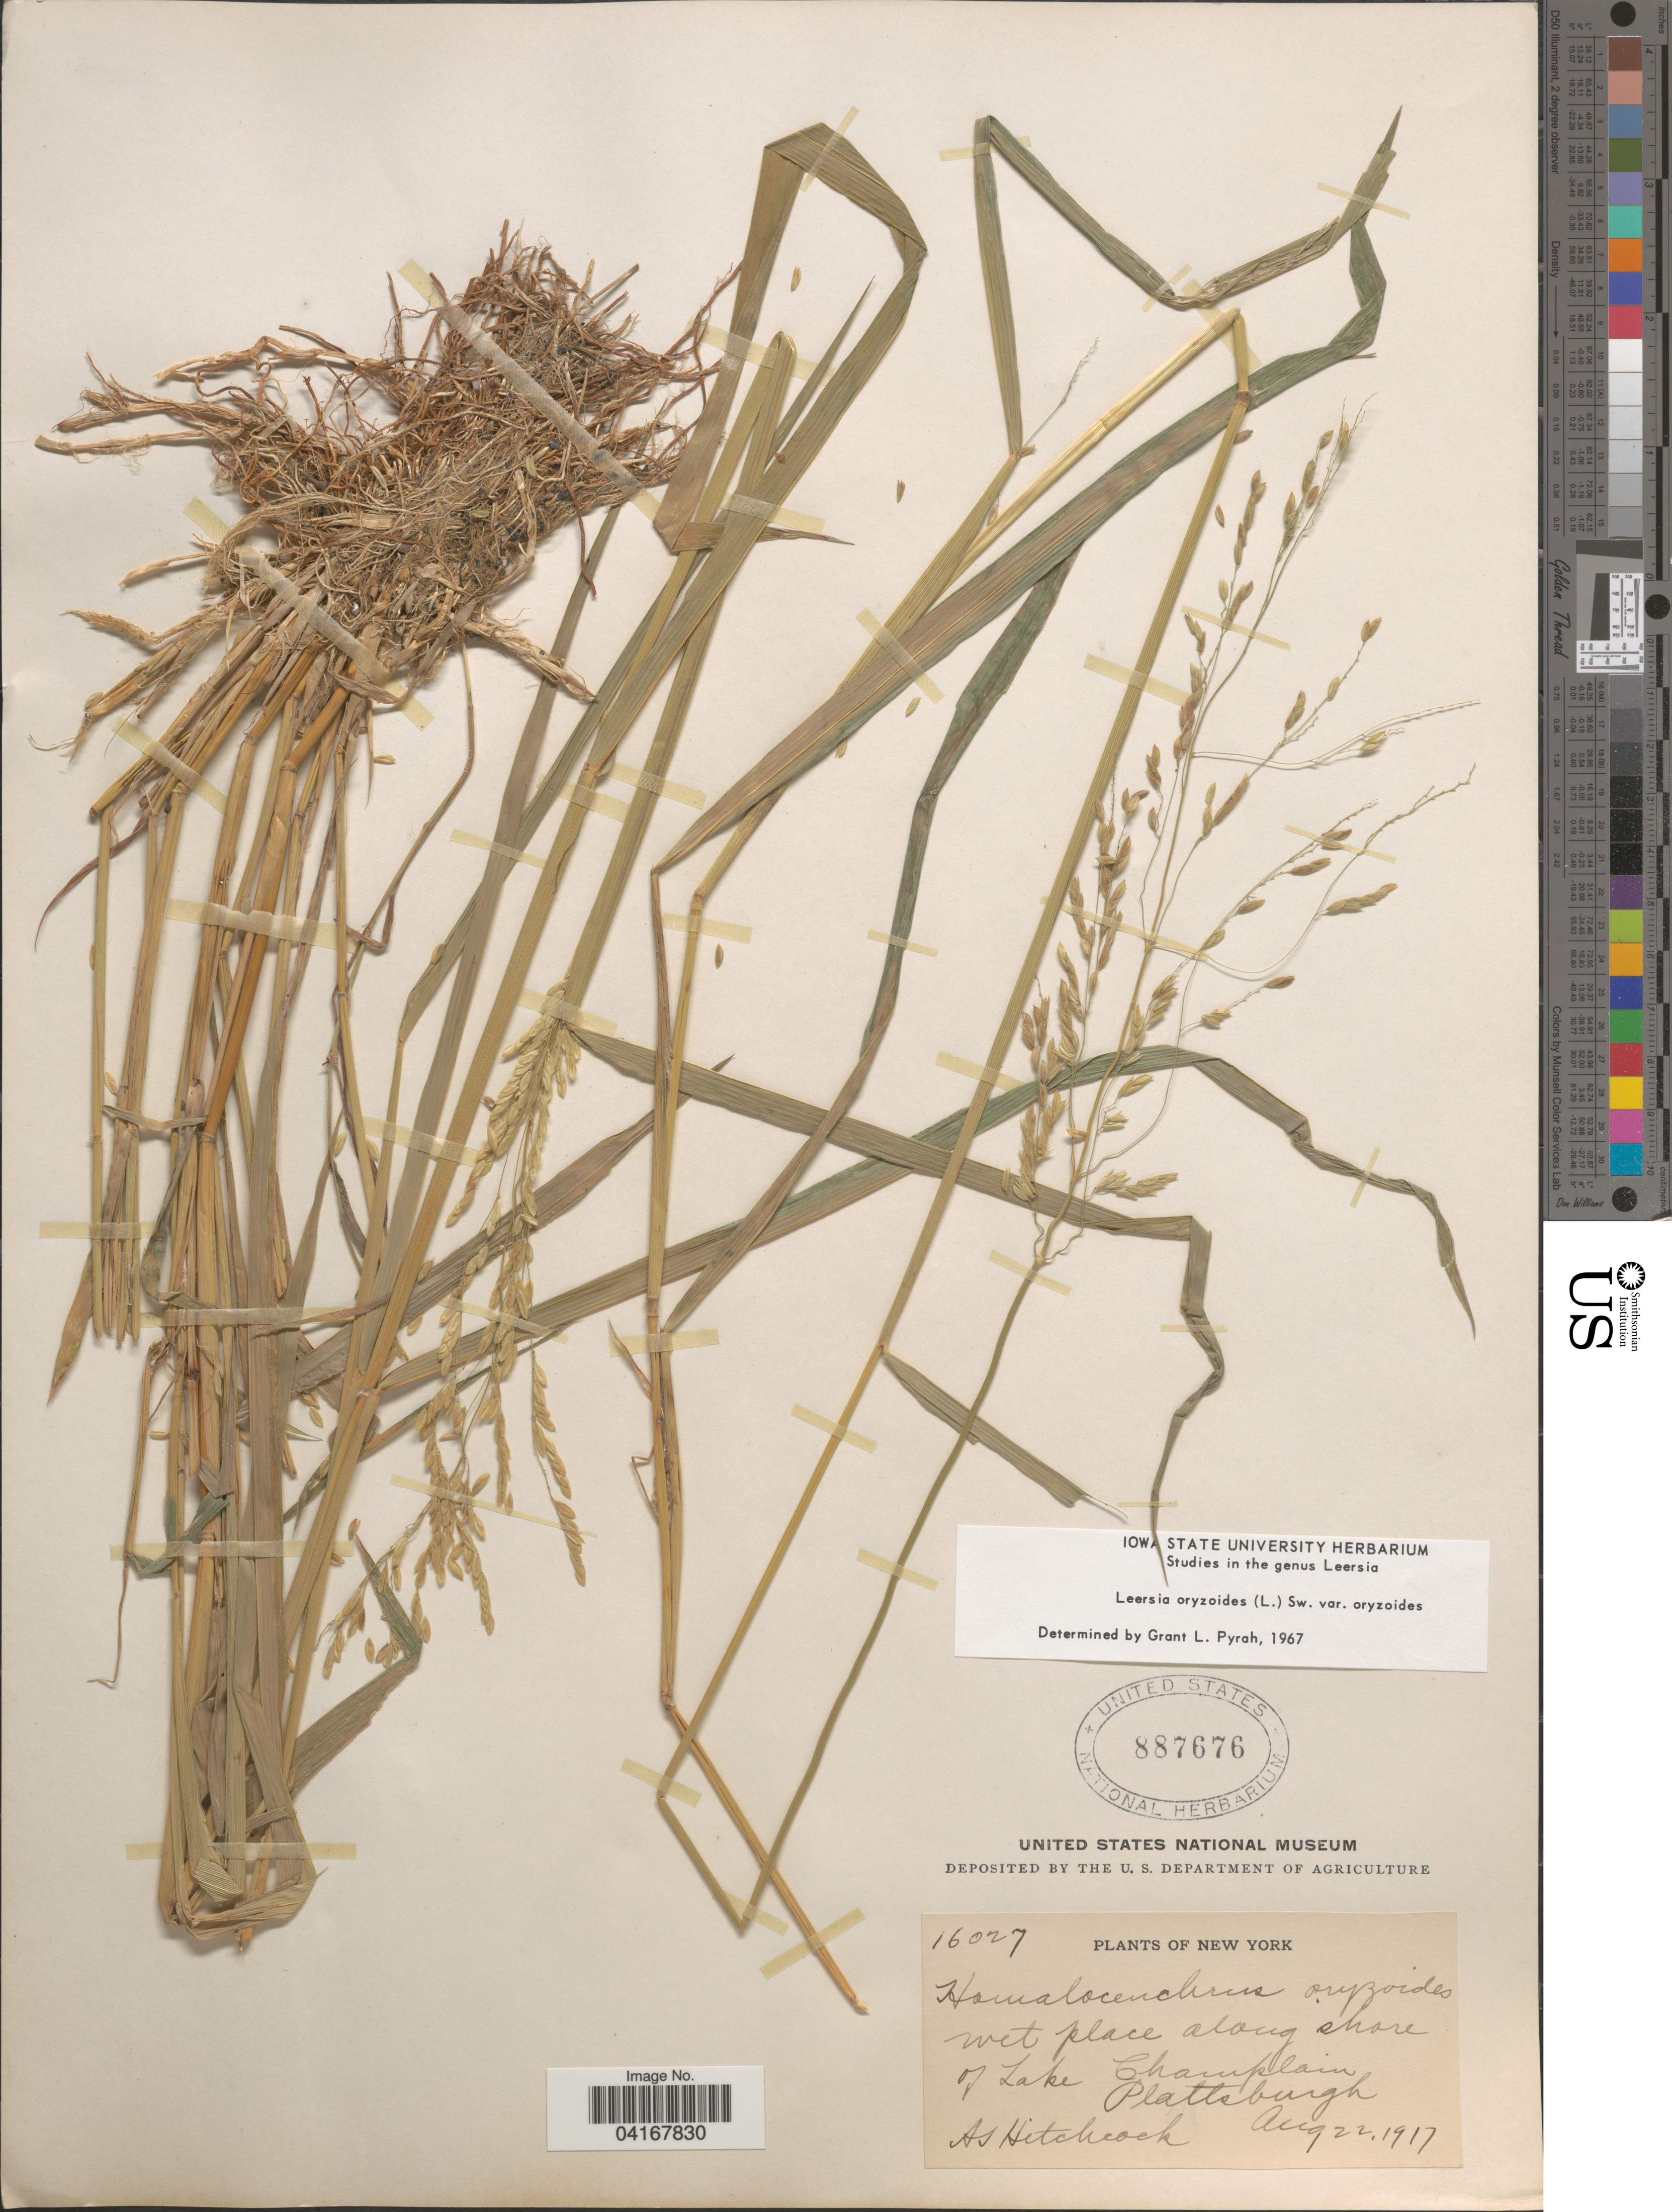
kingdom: Plantae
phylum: Tracheophyta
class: Liliopsida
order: Poales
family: Poaceae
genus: Leersia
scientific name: Leersia oryzoides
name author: (L.) Sw.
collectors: A. S. Hitchcock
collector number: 16027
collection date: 1917-08-22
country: United States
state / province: New York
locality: Along shore of Lake Champlain Plattsburgh.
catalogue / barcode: US 887676